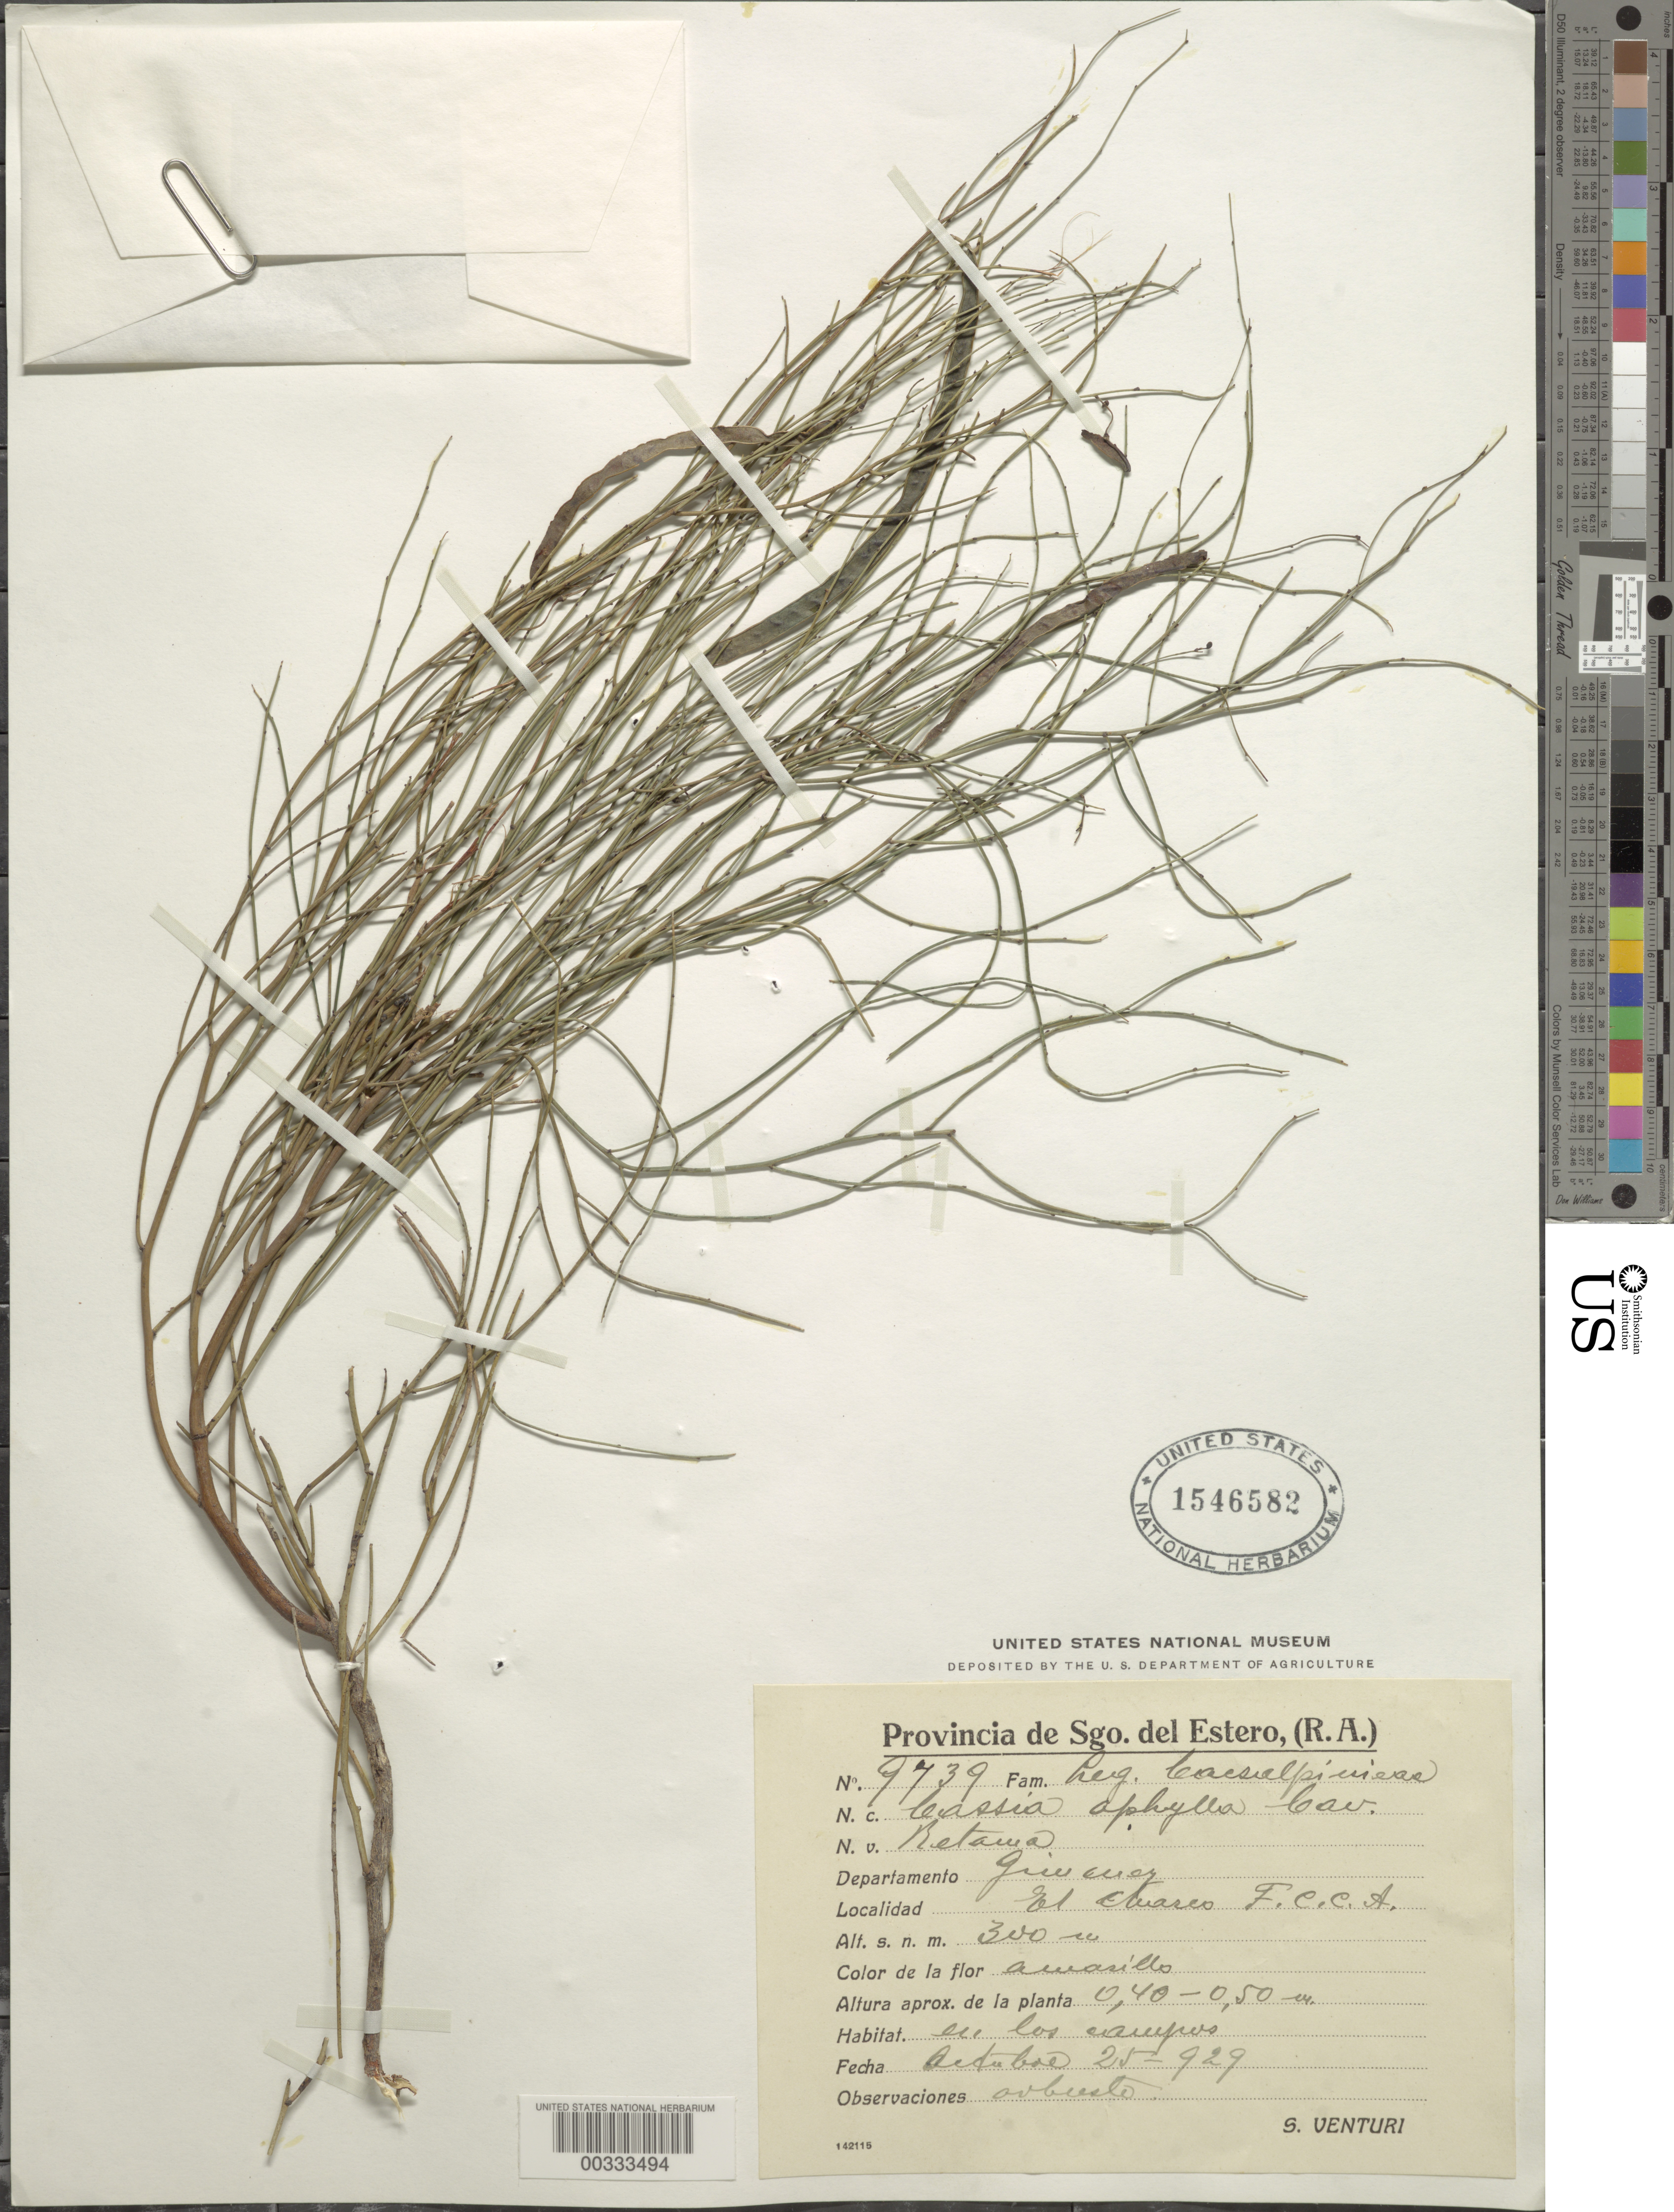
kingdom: Plantae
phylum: Tracheophyta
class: Magnoliopsida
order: Fabales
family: Fabaceae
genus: Senna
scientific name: Senna aphylla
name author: (Cav.) H.S. Irwin & Barneby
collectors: S. Venturi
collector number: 9739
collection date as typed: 25 Oct 1929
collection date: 1929-10-25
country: Argentina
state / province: Santiago del Estero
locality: El Clareo F.C.C.A.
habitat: Campo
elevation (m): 300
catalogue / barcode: US 1546582